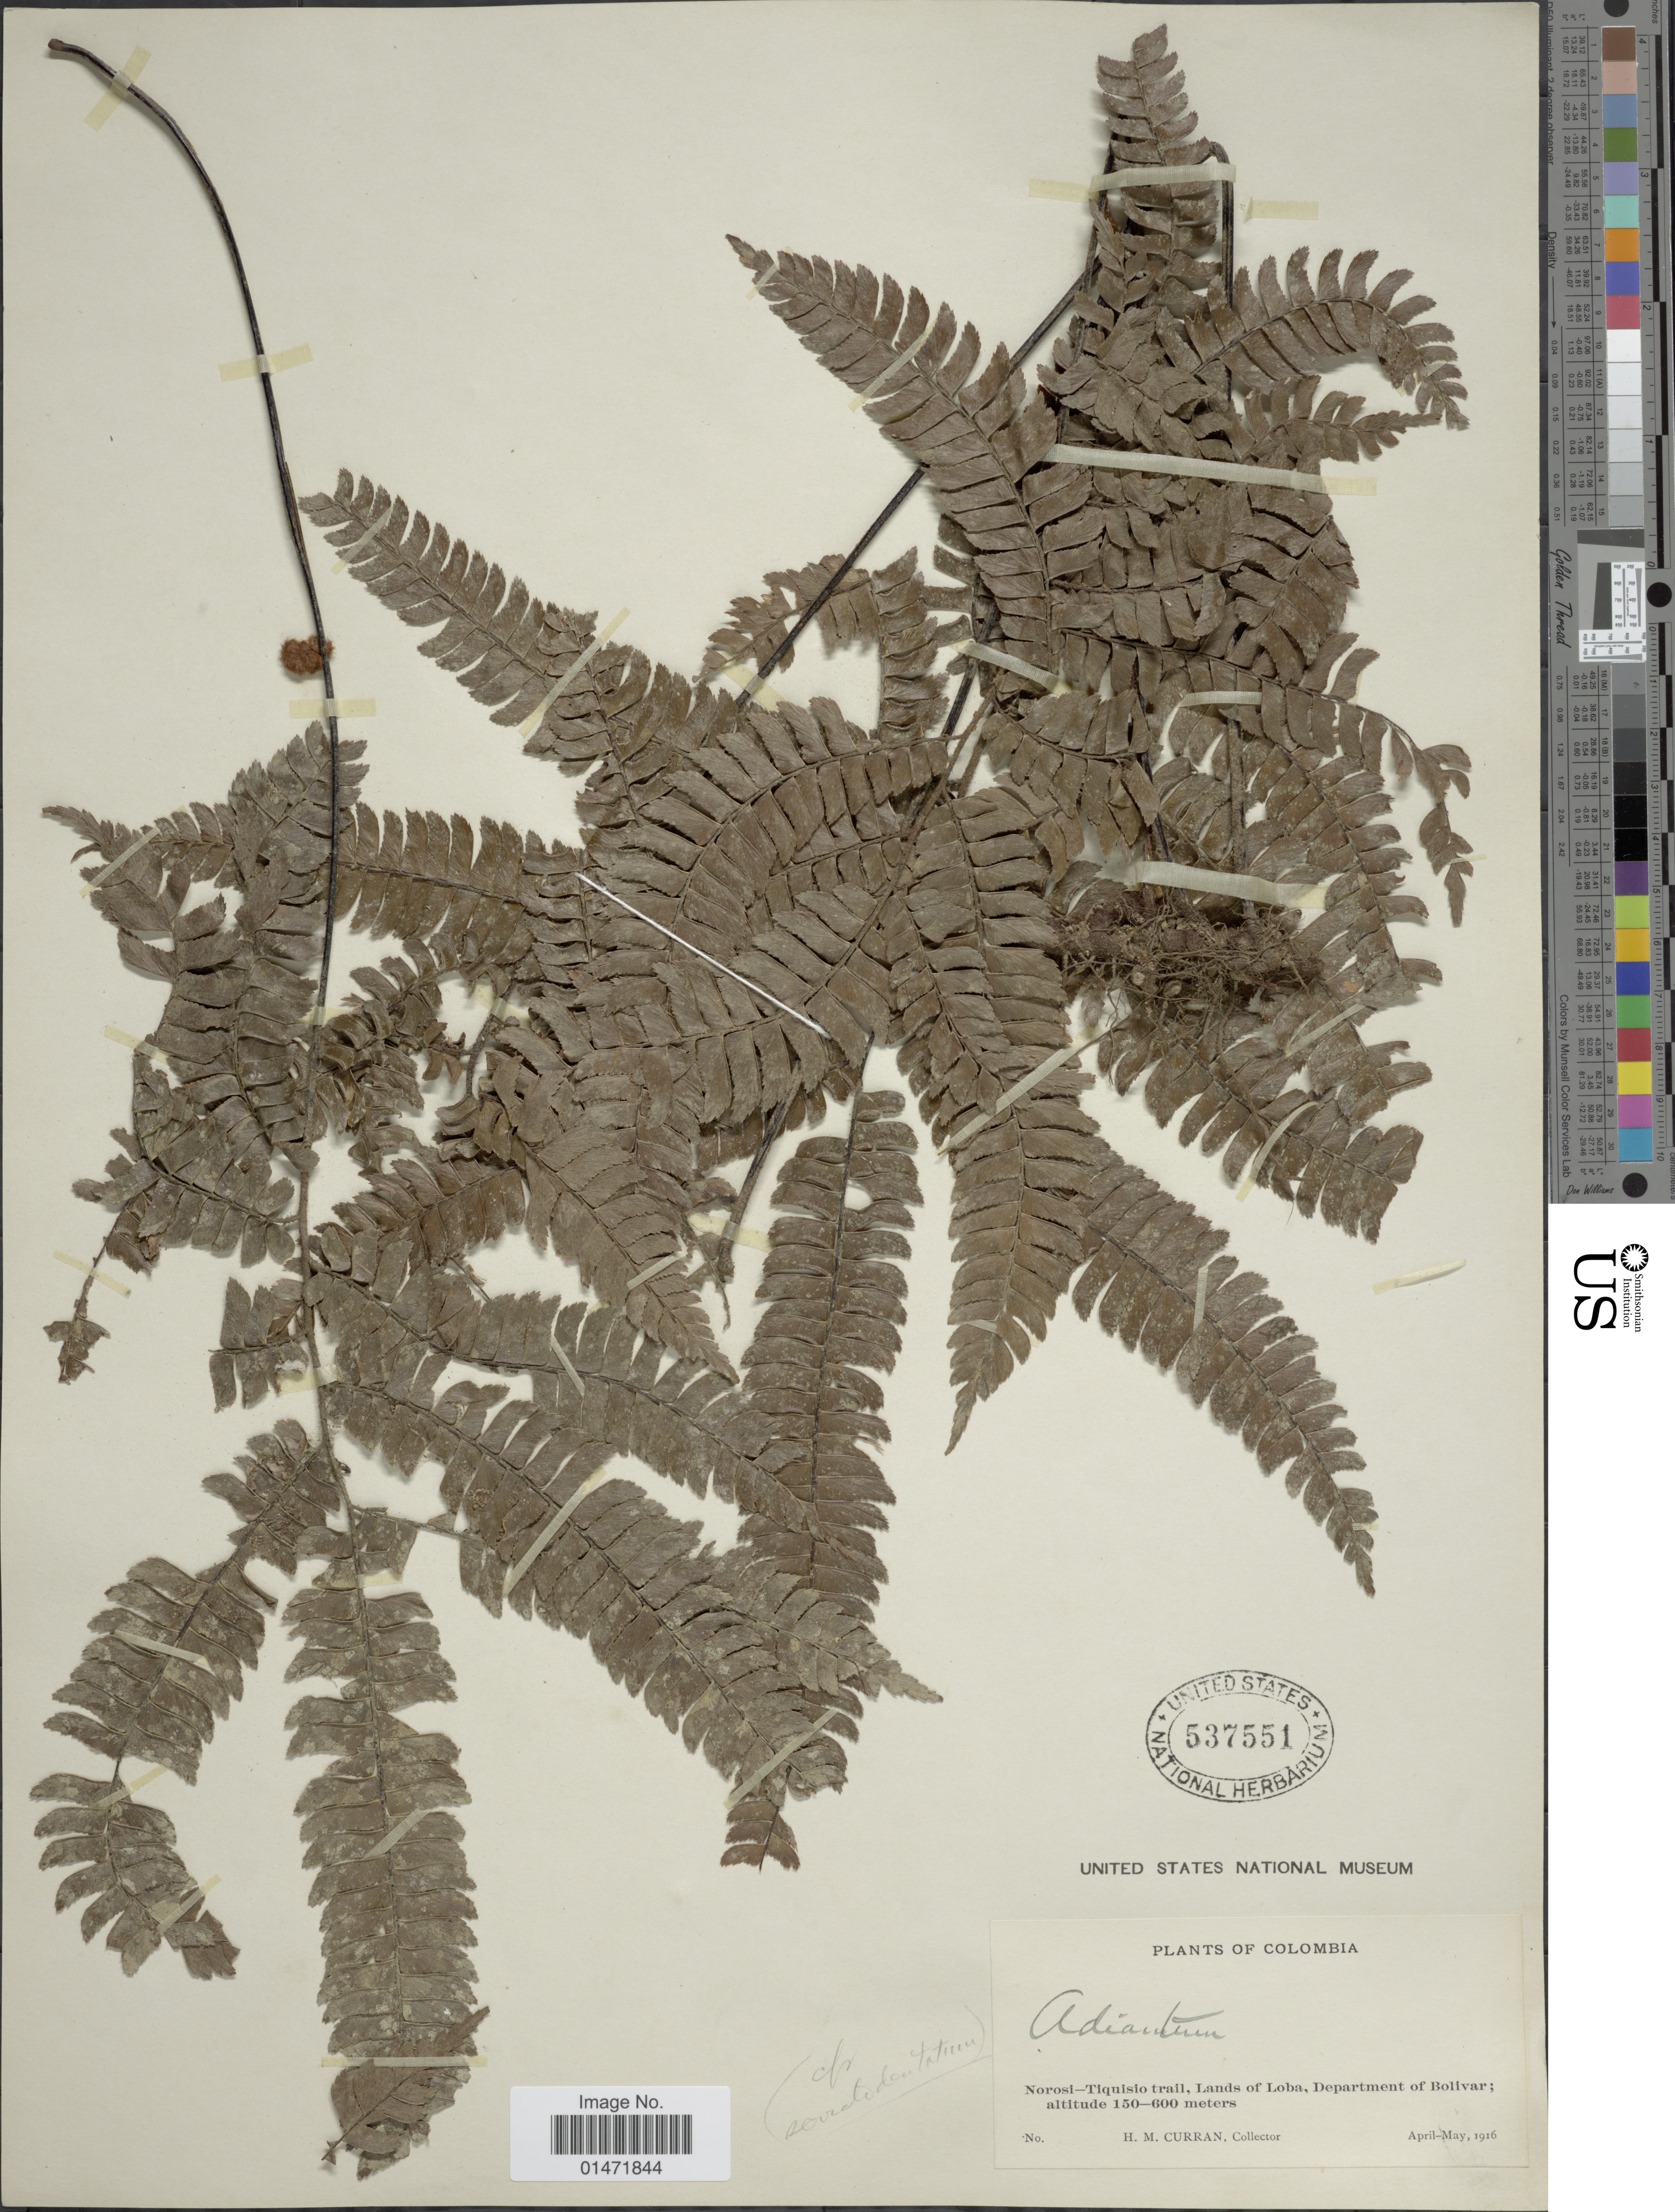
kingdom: Plantae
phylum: Tracheophyta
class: Polypodiopsida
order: Polypodiales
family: Pteridaceae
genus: Adiantum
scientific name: Adiantum tetraphyllum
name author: Humb. & Bonpl. ex Willd.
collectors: H. M. Curran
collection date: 1916-04/1916-05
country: Colombia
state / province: Bolívar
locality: Norosi-Tiquisio, Lands of Loba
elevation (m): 150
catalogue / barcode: US 537551